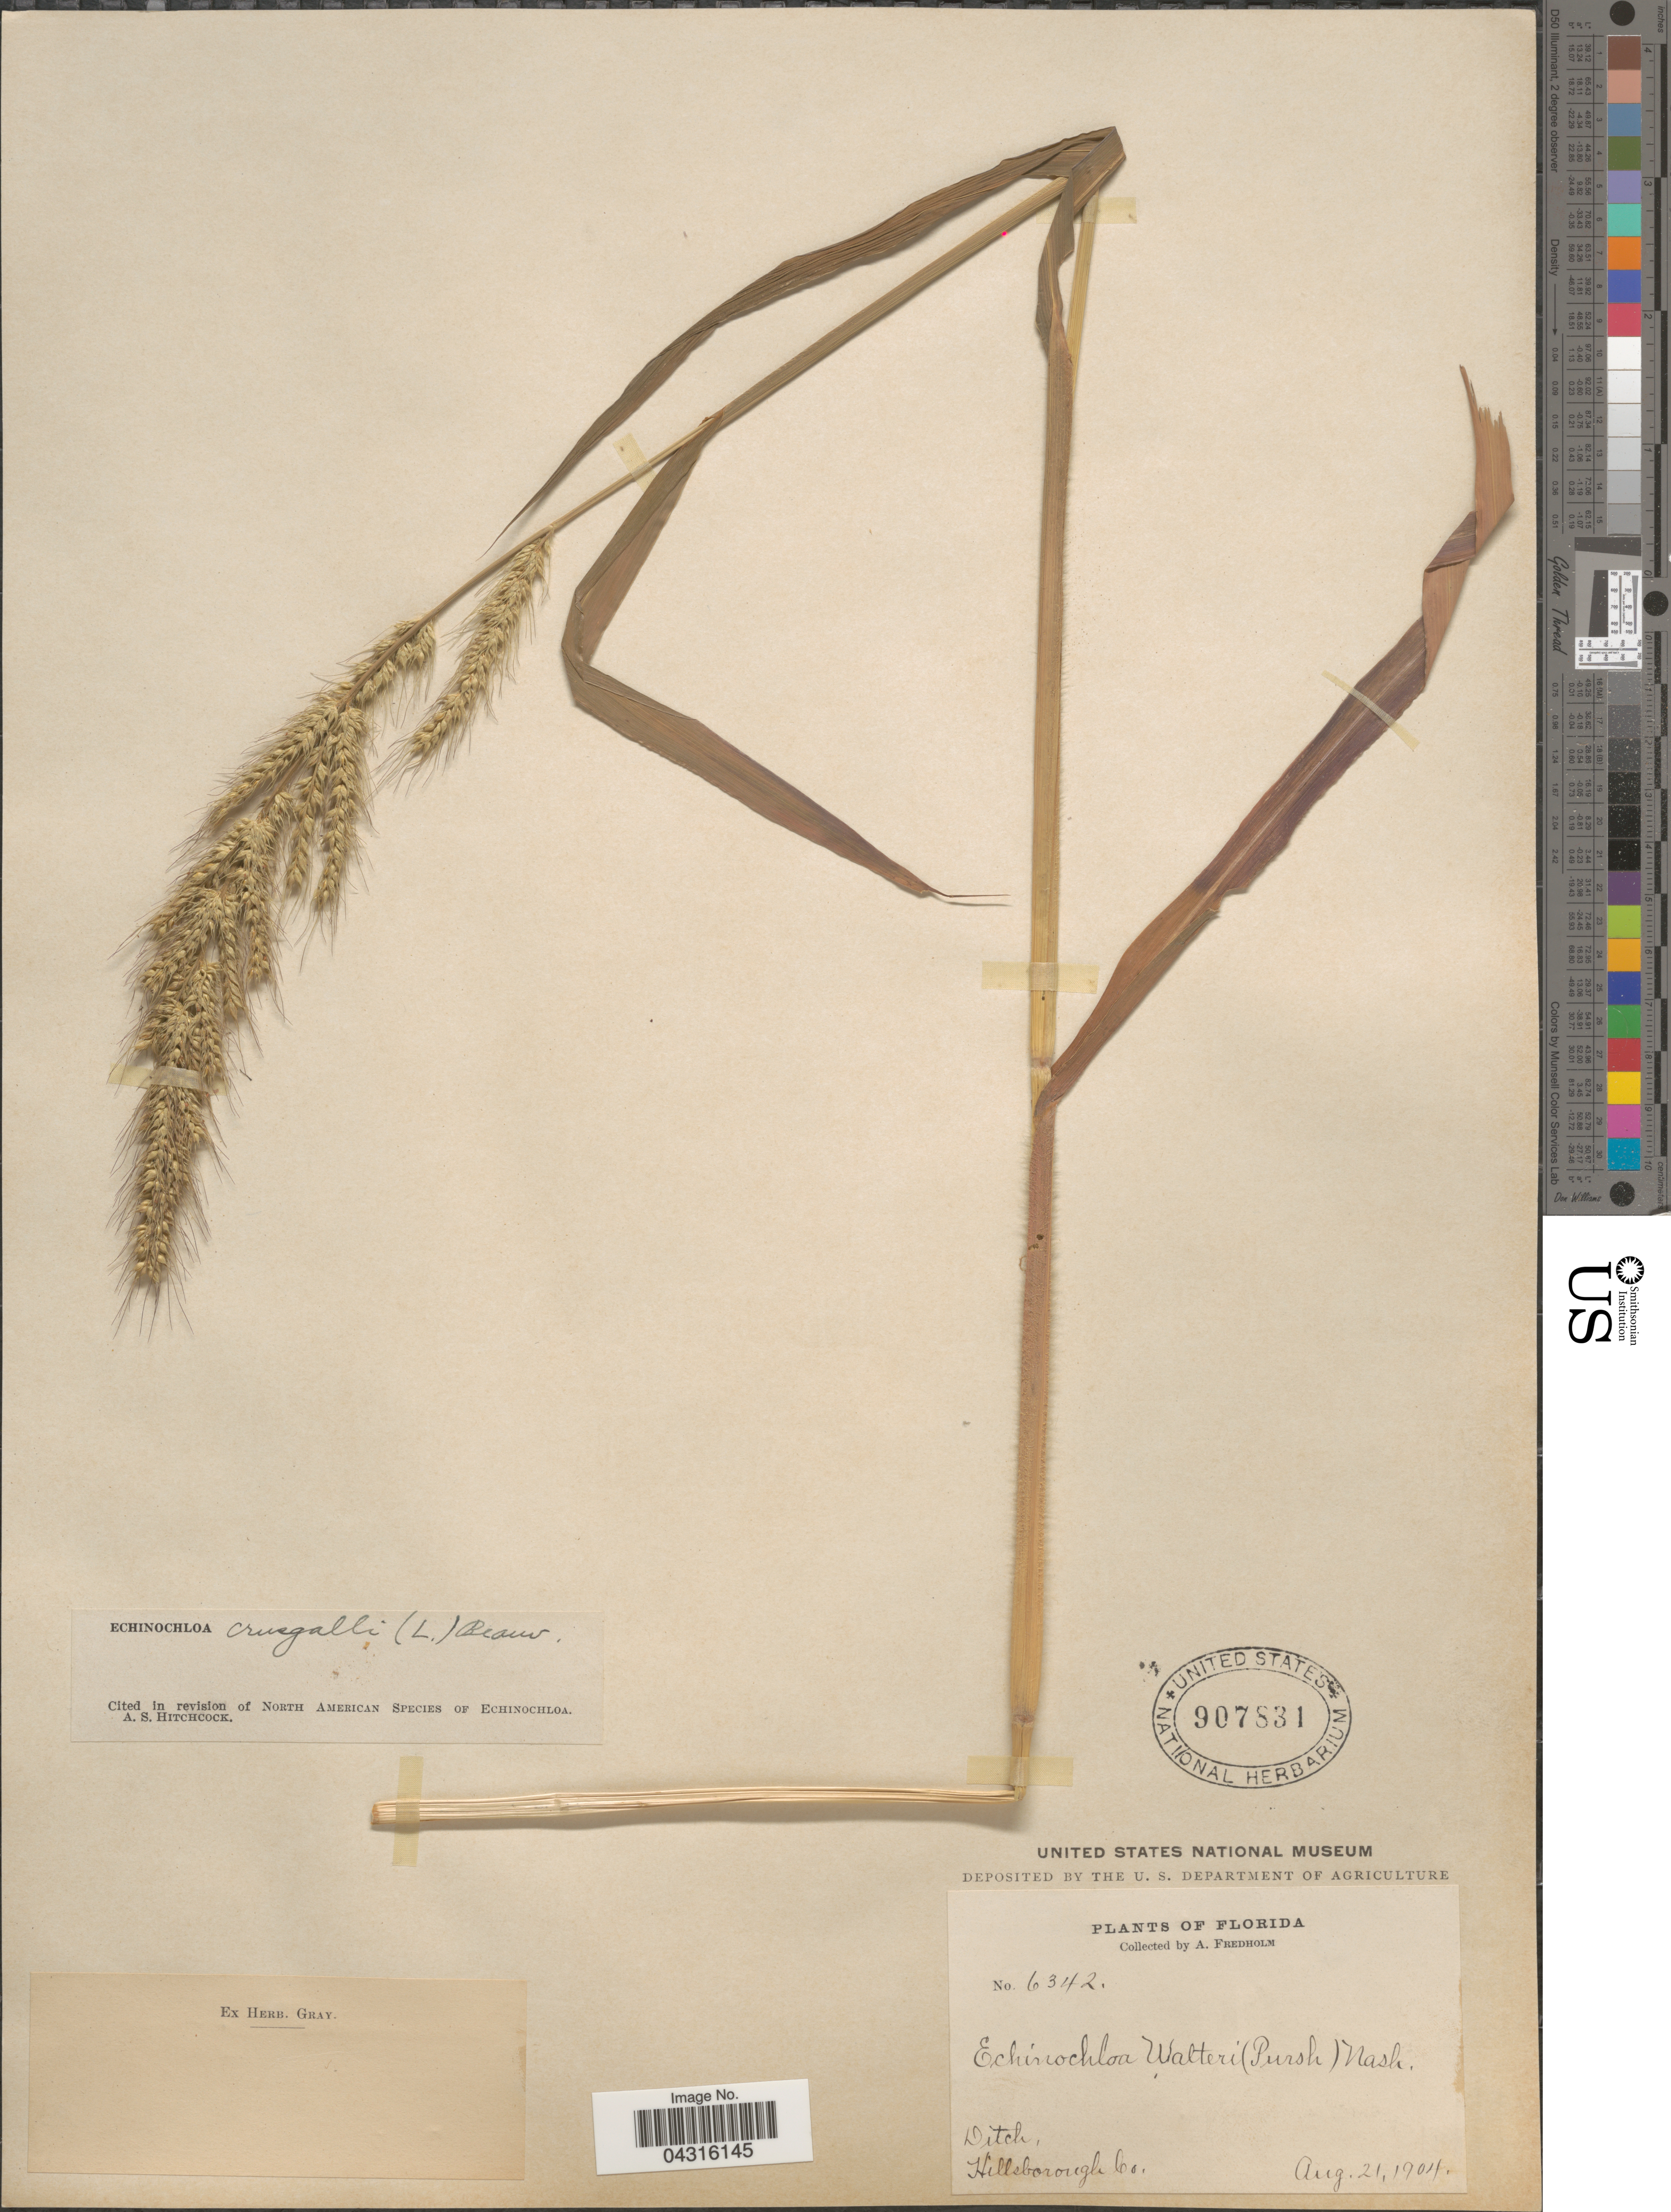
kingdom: Plantae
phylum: Tracheophyta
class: Liliopsida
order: Poales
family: Poaceae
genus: Echinochloa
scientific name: Echinochloa walteri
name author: (Pursh) A. Heller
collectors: A. Fredholm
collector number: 6342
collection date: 1904-08-21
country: United States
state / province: Florida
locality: Ditch, Hillsborough Co.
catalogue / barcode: US 907831